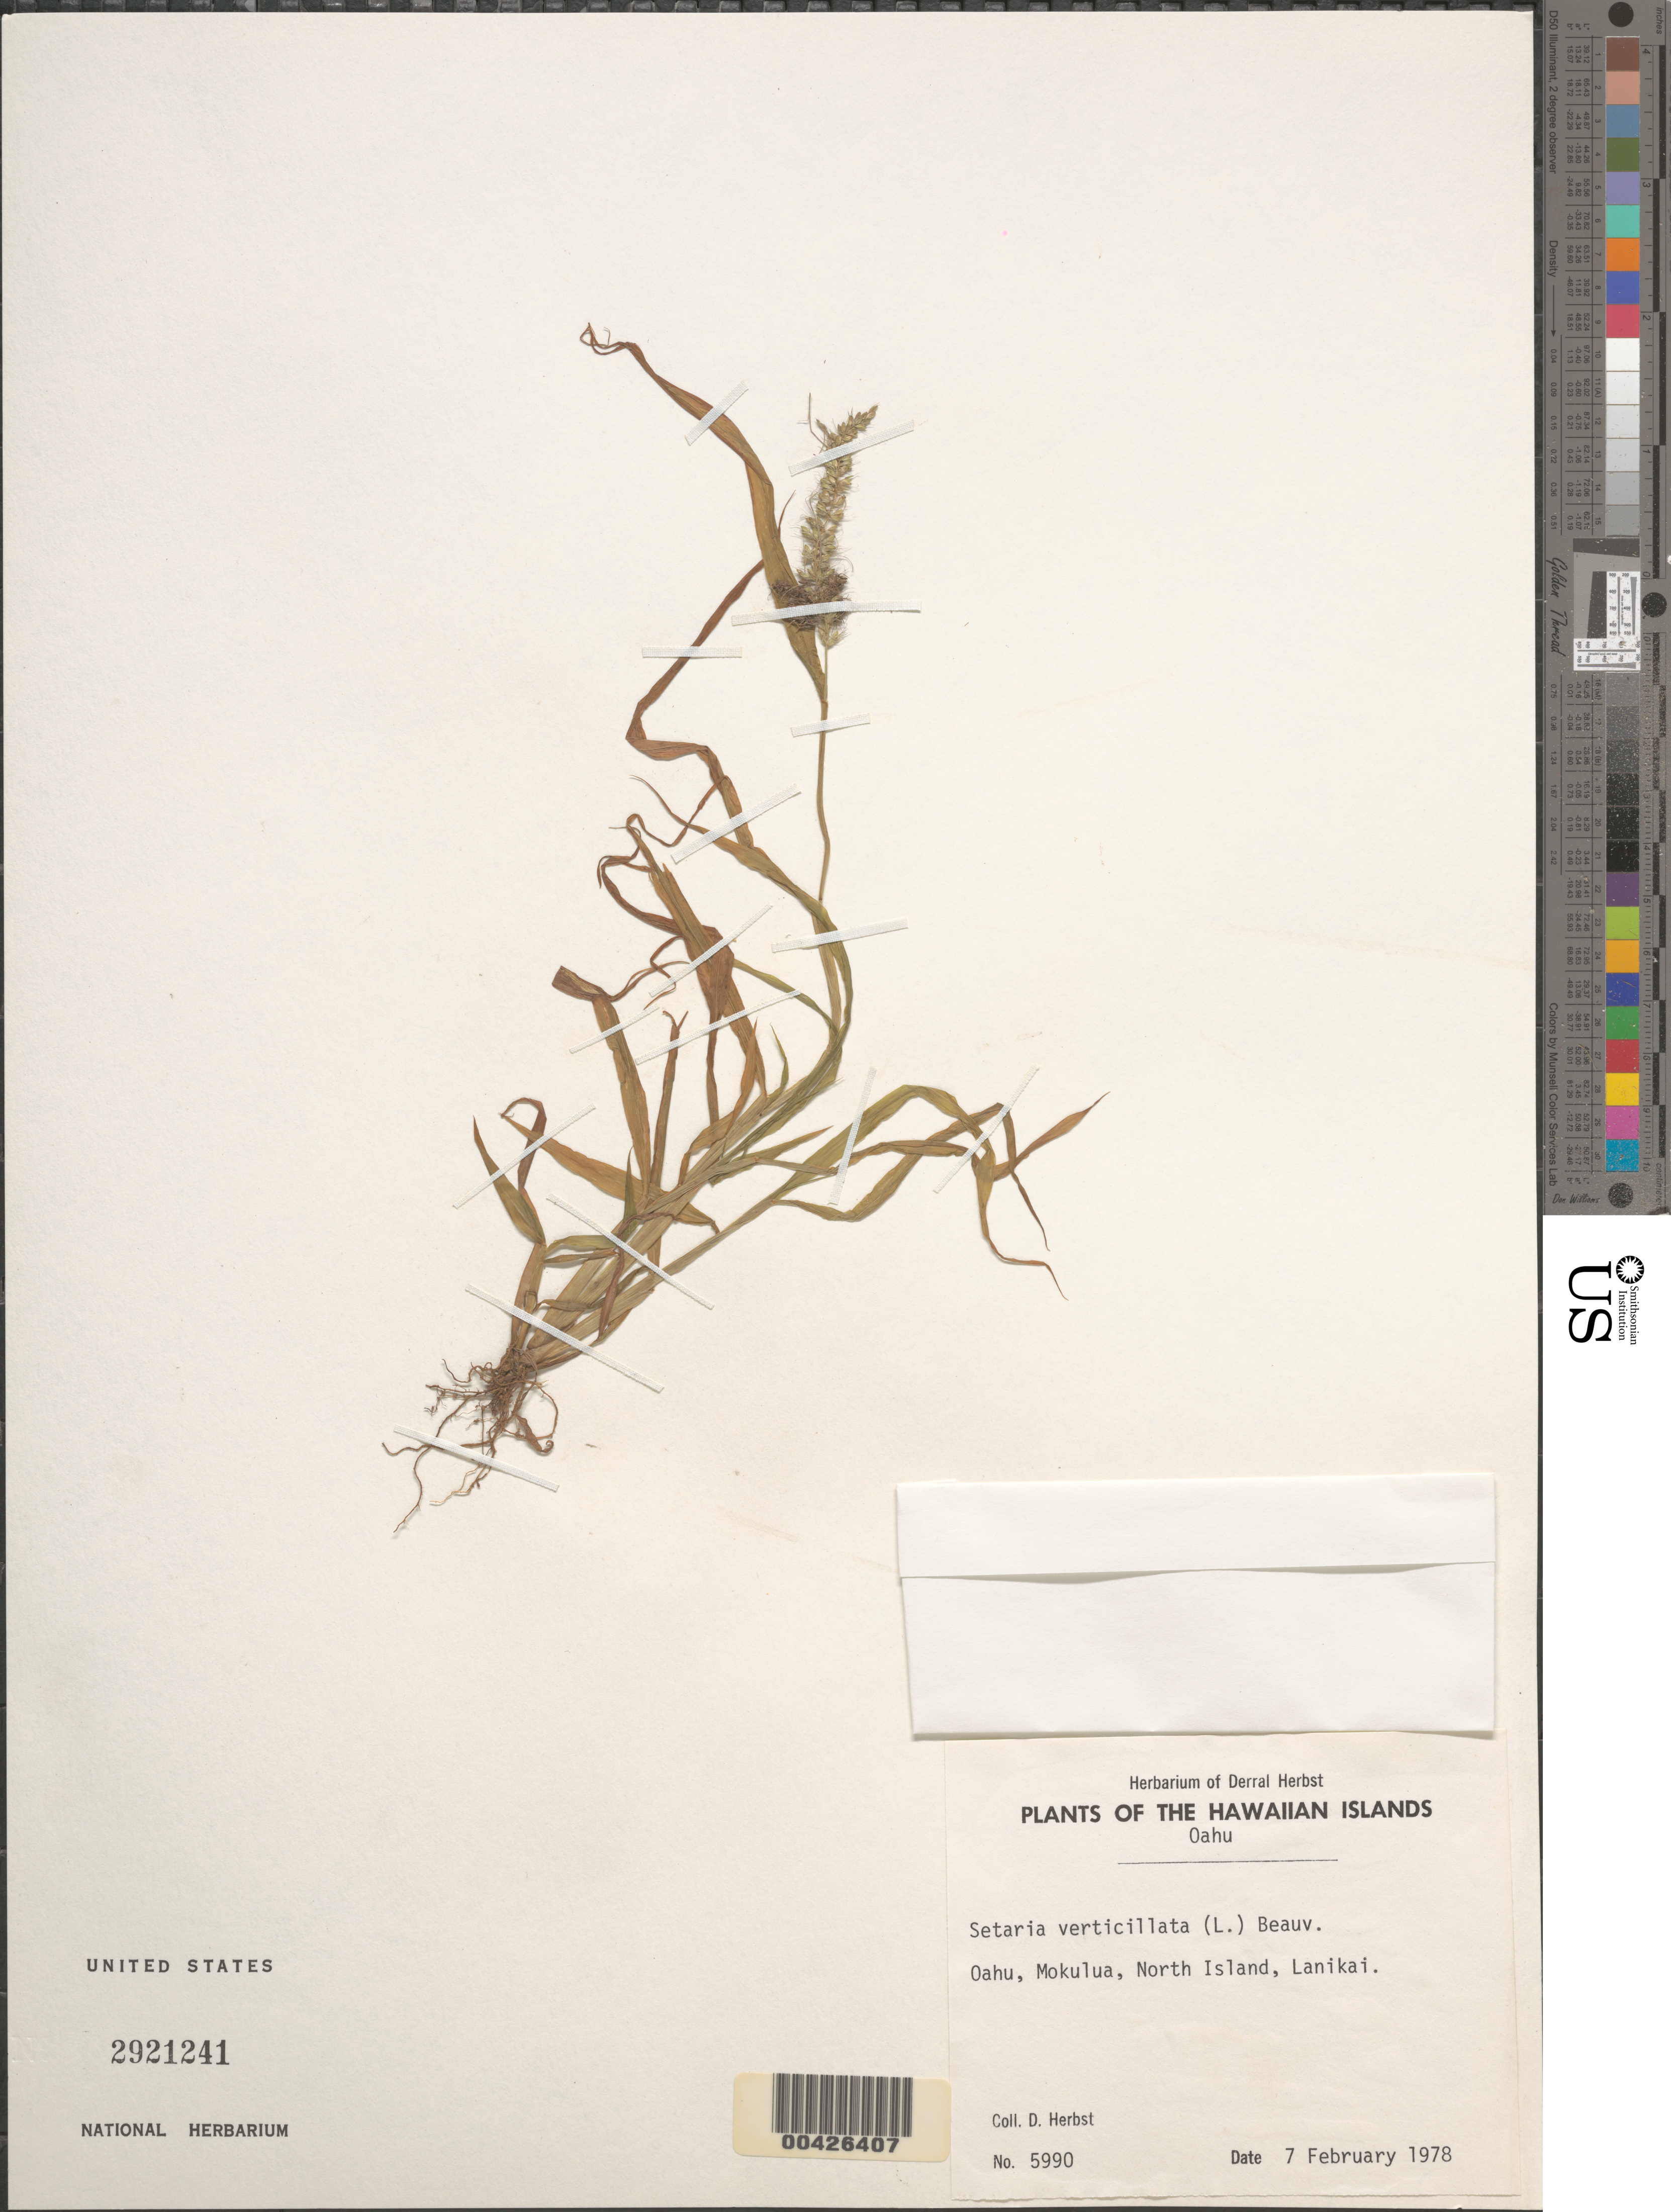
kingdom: Plantae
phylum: Tracheophyta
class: Liliopsida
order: Poales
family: Poaceae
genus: Setaria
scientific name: Setaria adhaerens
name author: (Forssk.) Chiov.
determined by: Wagner, W. L., (BOT), Smithsonian Institution - National Museum of Natural History (UNITED STATES)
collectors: D. R. Herbst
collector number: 5990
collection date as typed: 7 Feb 1978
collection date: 1978-02-07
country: United States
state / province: Hawaii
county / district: Honolulu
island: Mokulua Islets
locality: Lanikai, North Island, Mokulua, Oahu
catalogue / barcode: US 2921241